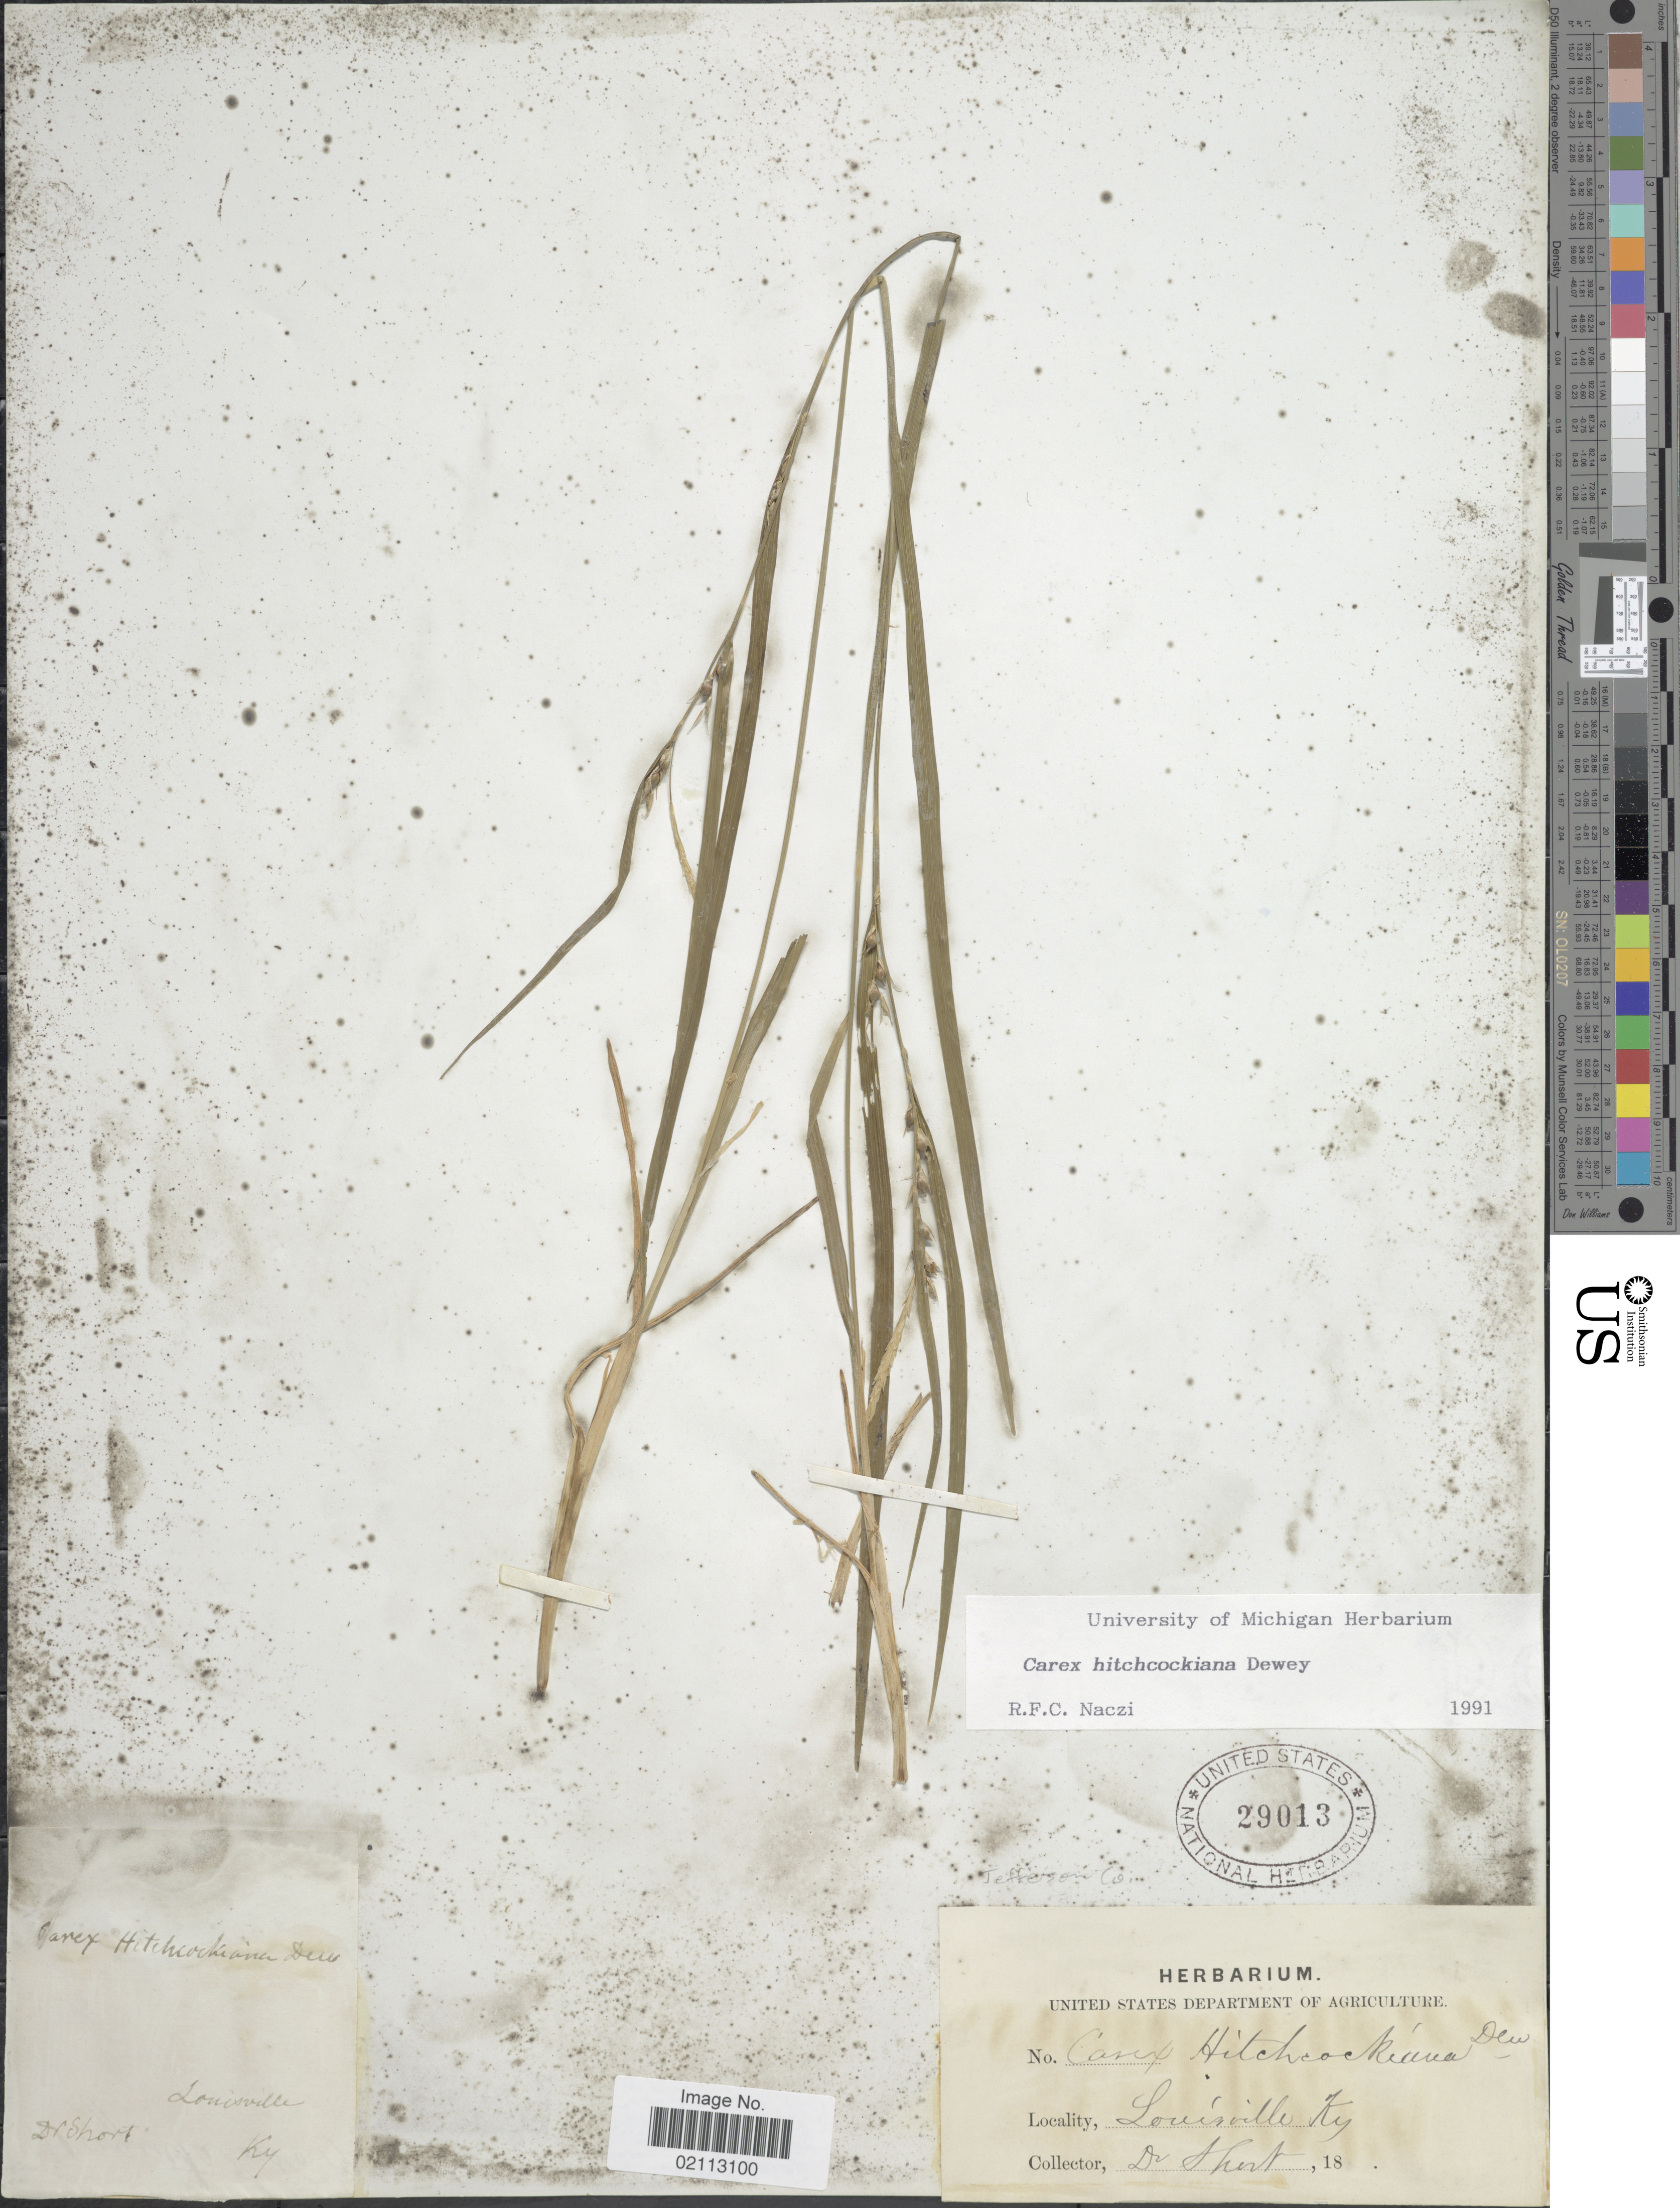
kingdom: Plantae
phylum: Tracheophyta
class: Liliopsida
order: Poales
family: Cyperaceae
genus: Carex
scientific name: Carex hitchcockiana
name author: Dewey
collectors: -. Short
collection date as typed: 18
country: United States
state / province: Kentucky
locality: Louisville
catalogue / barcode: US 29013